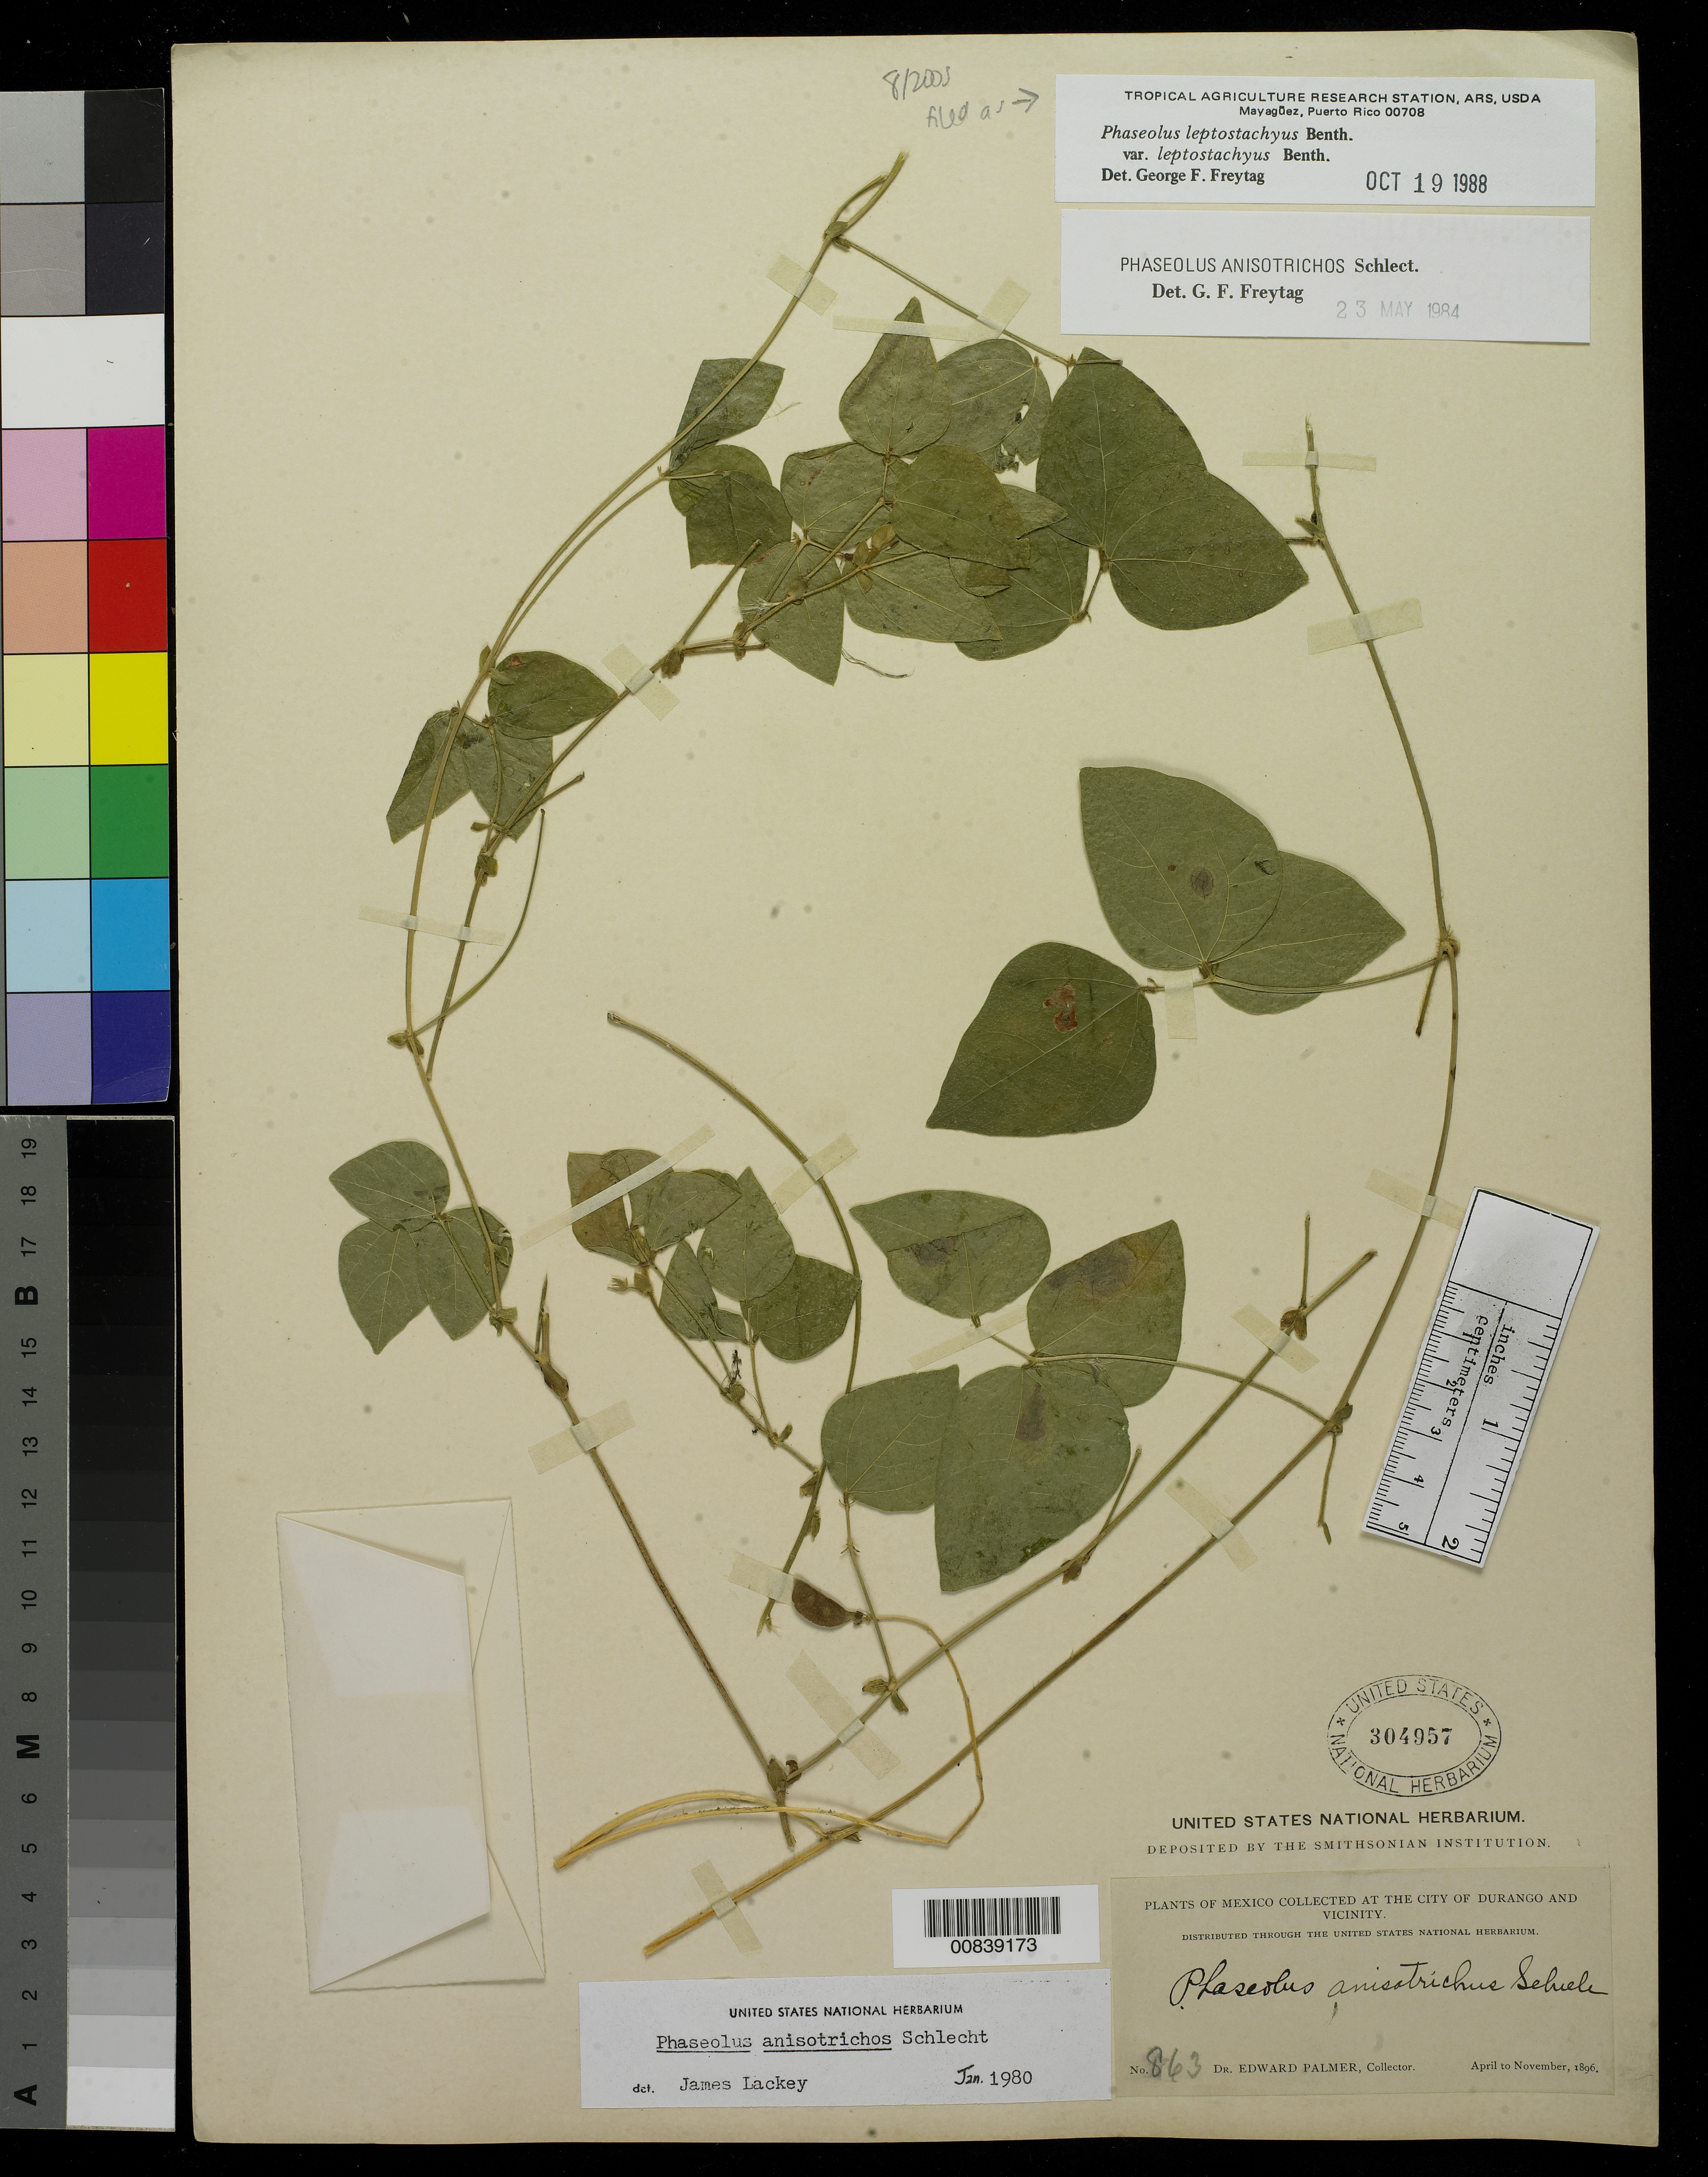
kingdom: Plantae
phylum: Tracheophyta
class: Magnoliopsida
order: Fabales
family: Fabaceae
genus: Phaseolus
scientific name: Phaseolus leptostachyus var. leptostachyus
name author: Benth.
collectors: E. Palmer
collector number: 863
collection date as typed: Apr 1896 to -- Nov 1896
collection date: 1896-04/1896-11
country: Mexico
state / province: Durango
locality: City of Durango and vicinity.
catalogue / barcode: US 304957